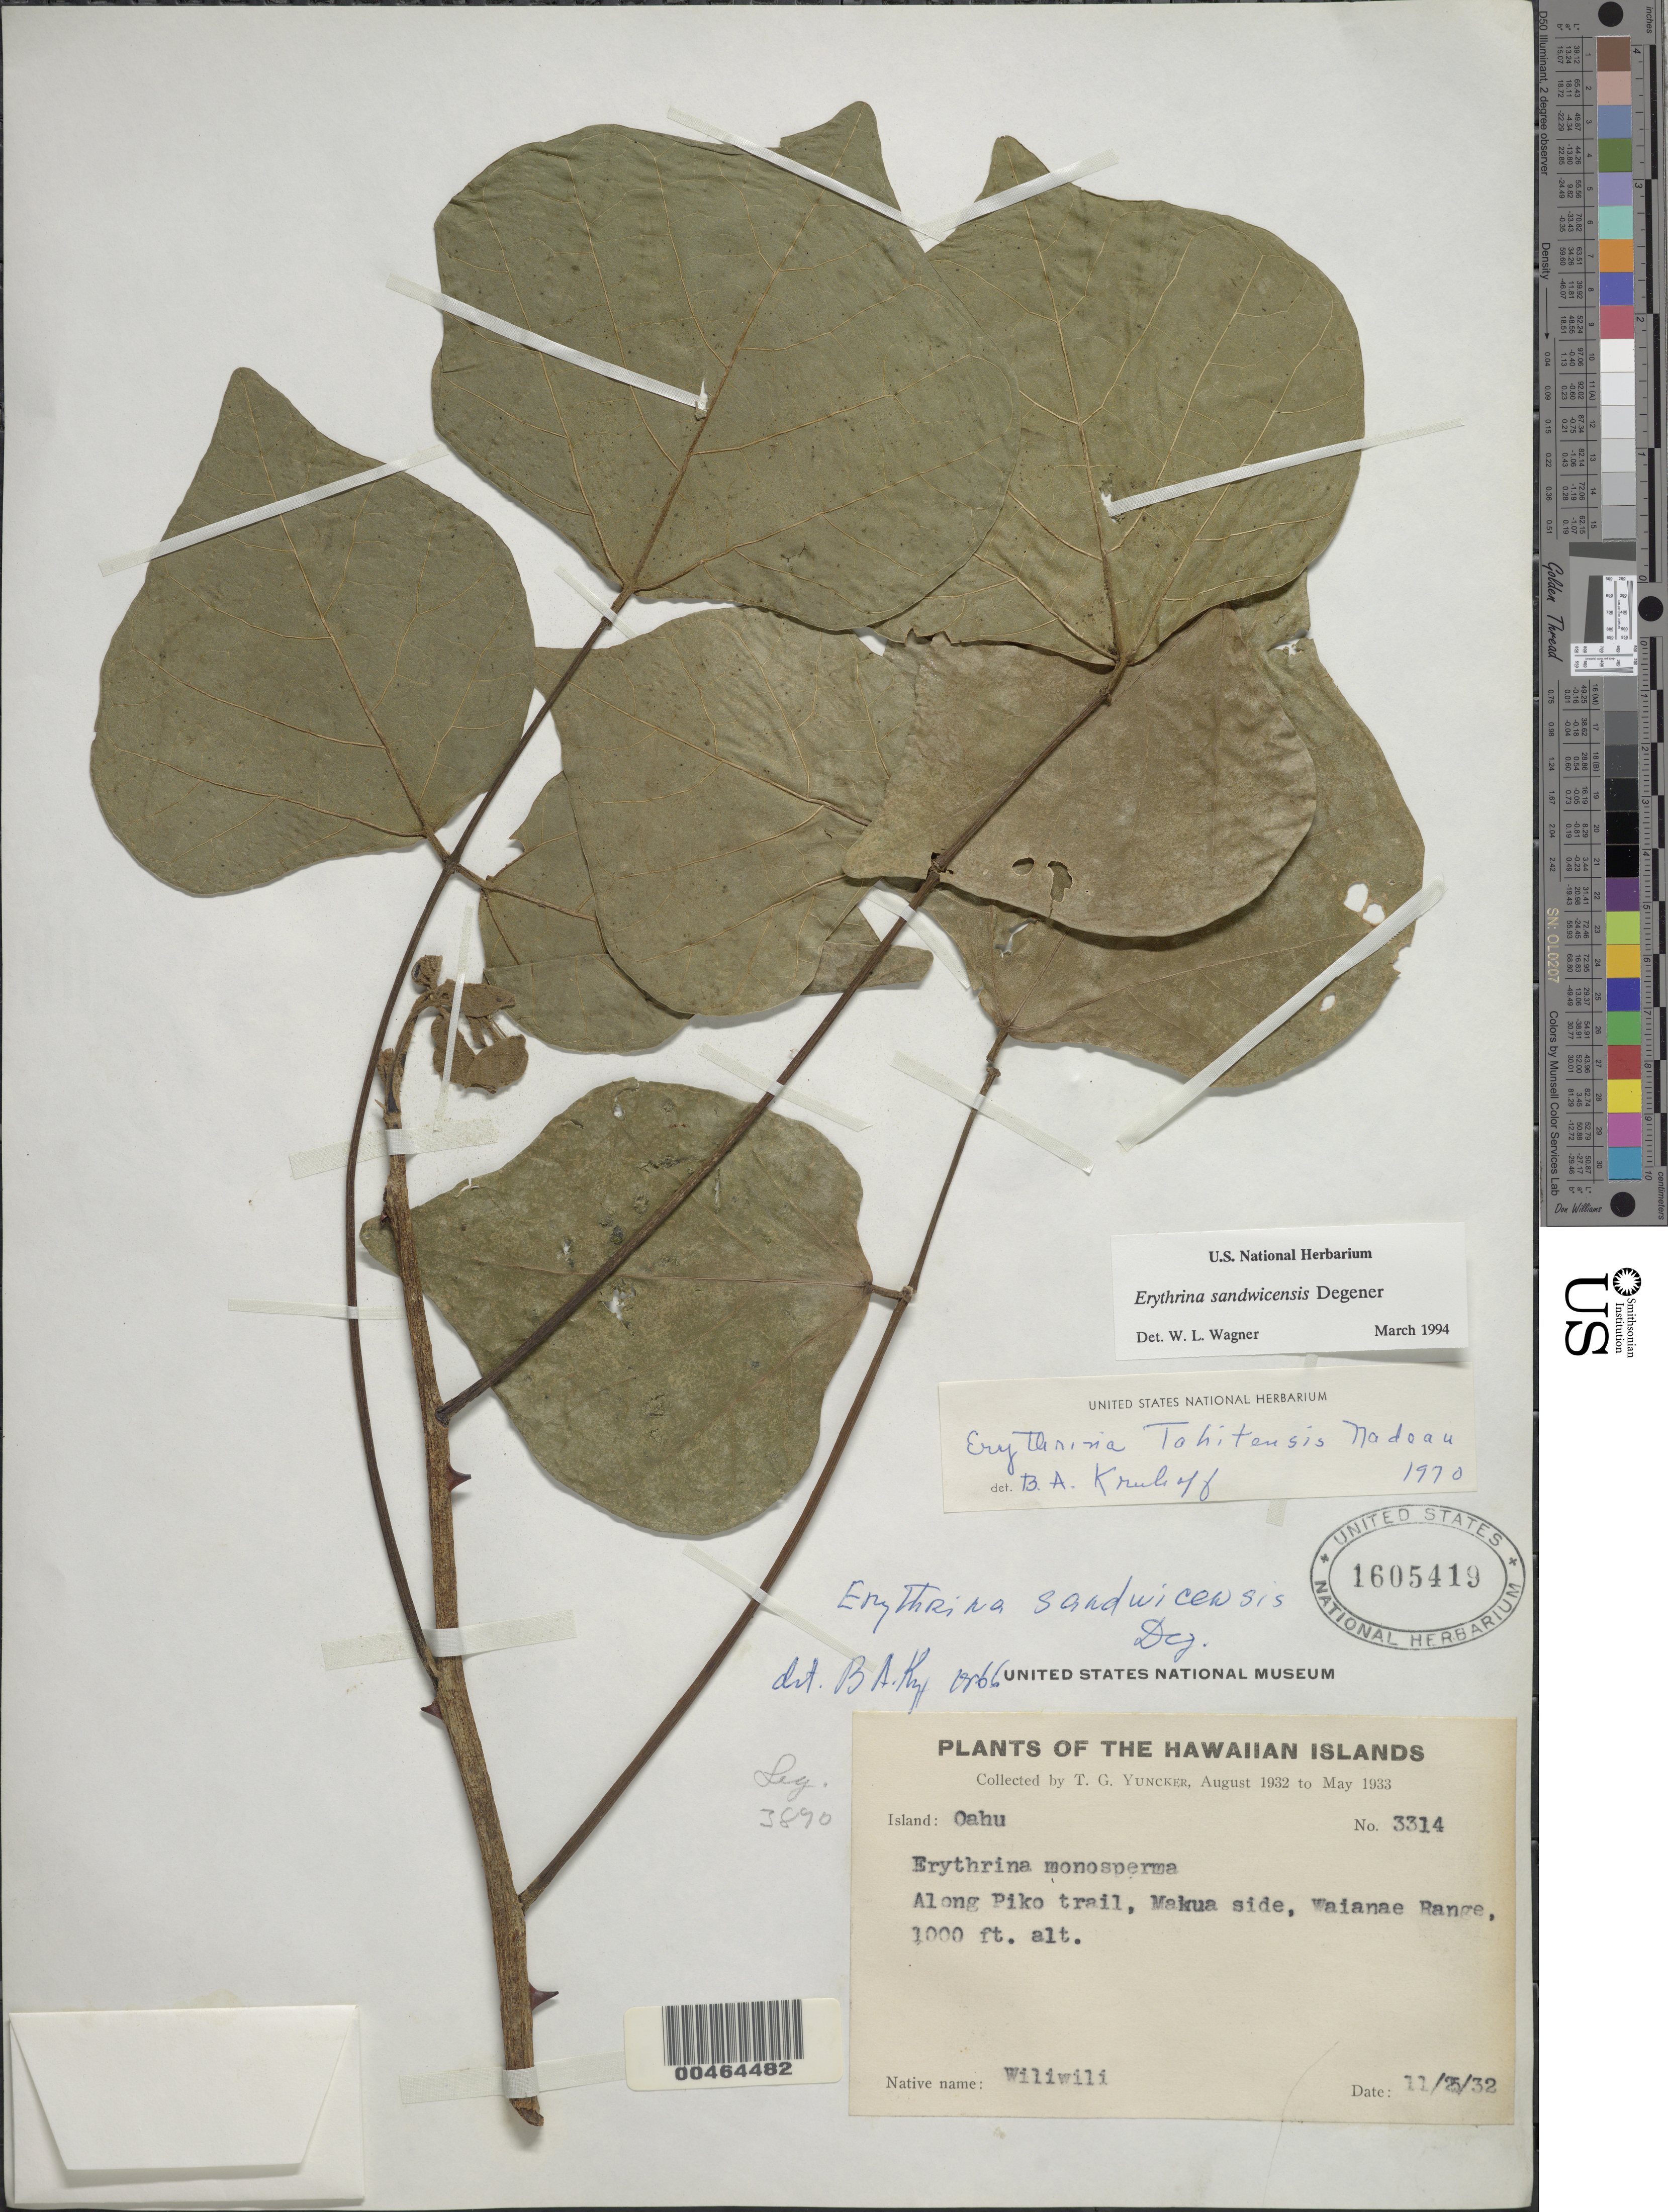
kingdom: Plantae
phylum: Tracheophyta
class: Magnoliopsida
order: Fabales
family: Fabaceae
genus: Erythrina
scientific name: Erythrina sandwicensis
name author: O. Deg.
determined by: Wagner, W. L., (BOT), Smithsonian Institution - National Museum of Natural History (UNITED STATES)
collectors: T. G. Yuncker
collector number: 3314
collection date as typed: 25 Nov 1932 or 2 Nov 1932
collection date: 1932-11-02 or 1932-11-25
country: United States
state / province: Hawaii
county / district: Honolulu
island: Oahu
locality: Along Piko trail, Makua side, Waianae Range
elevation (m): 305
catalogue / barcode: US 1605419